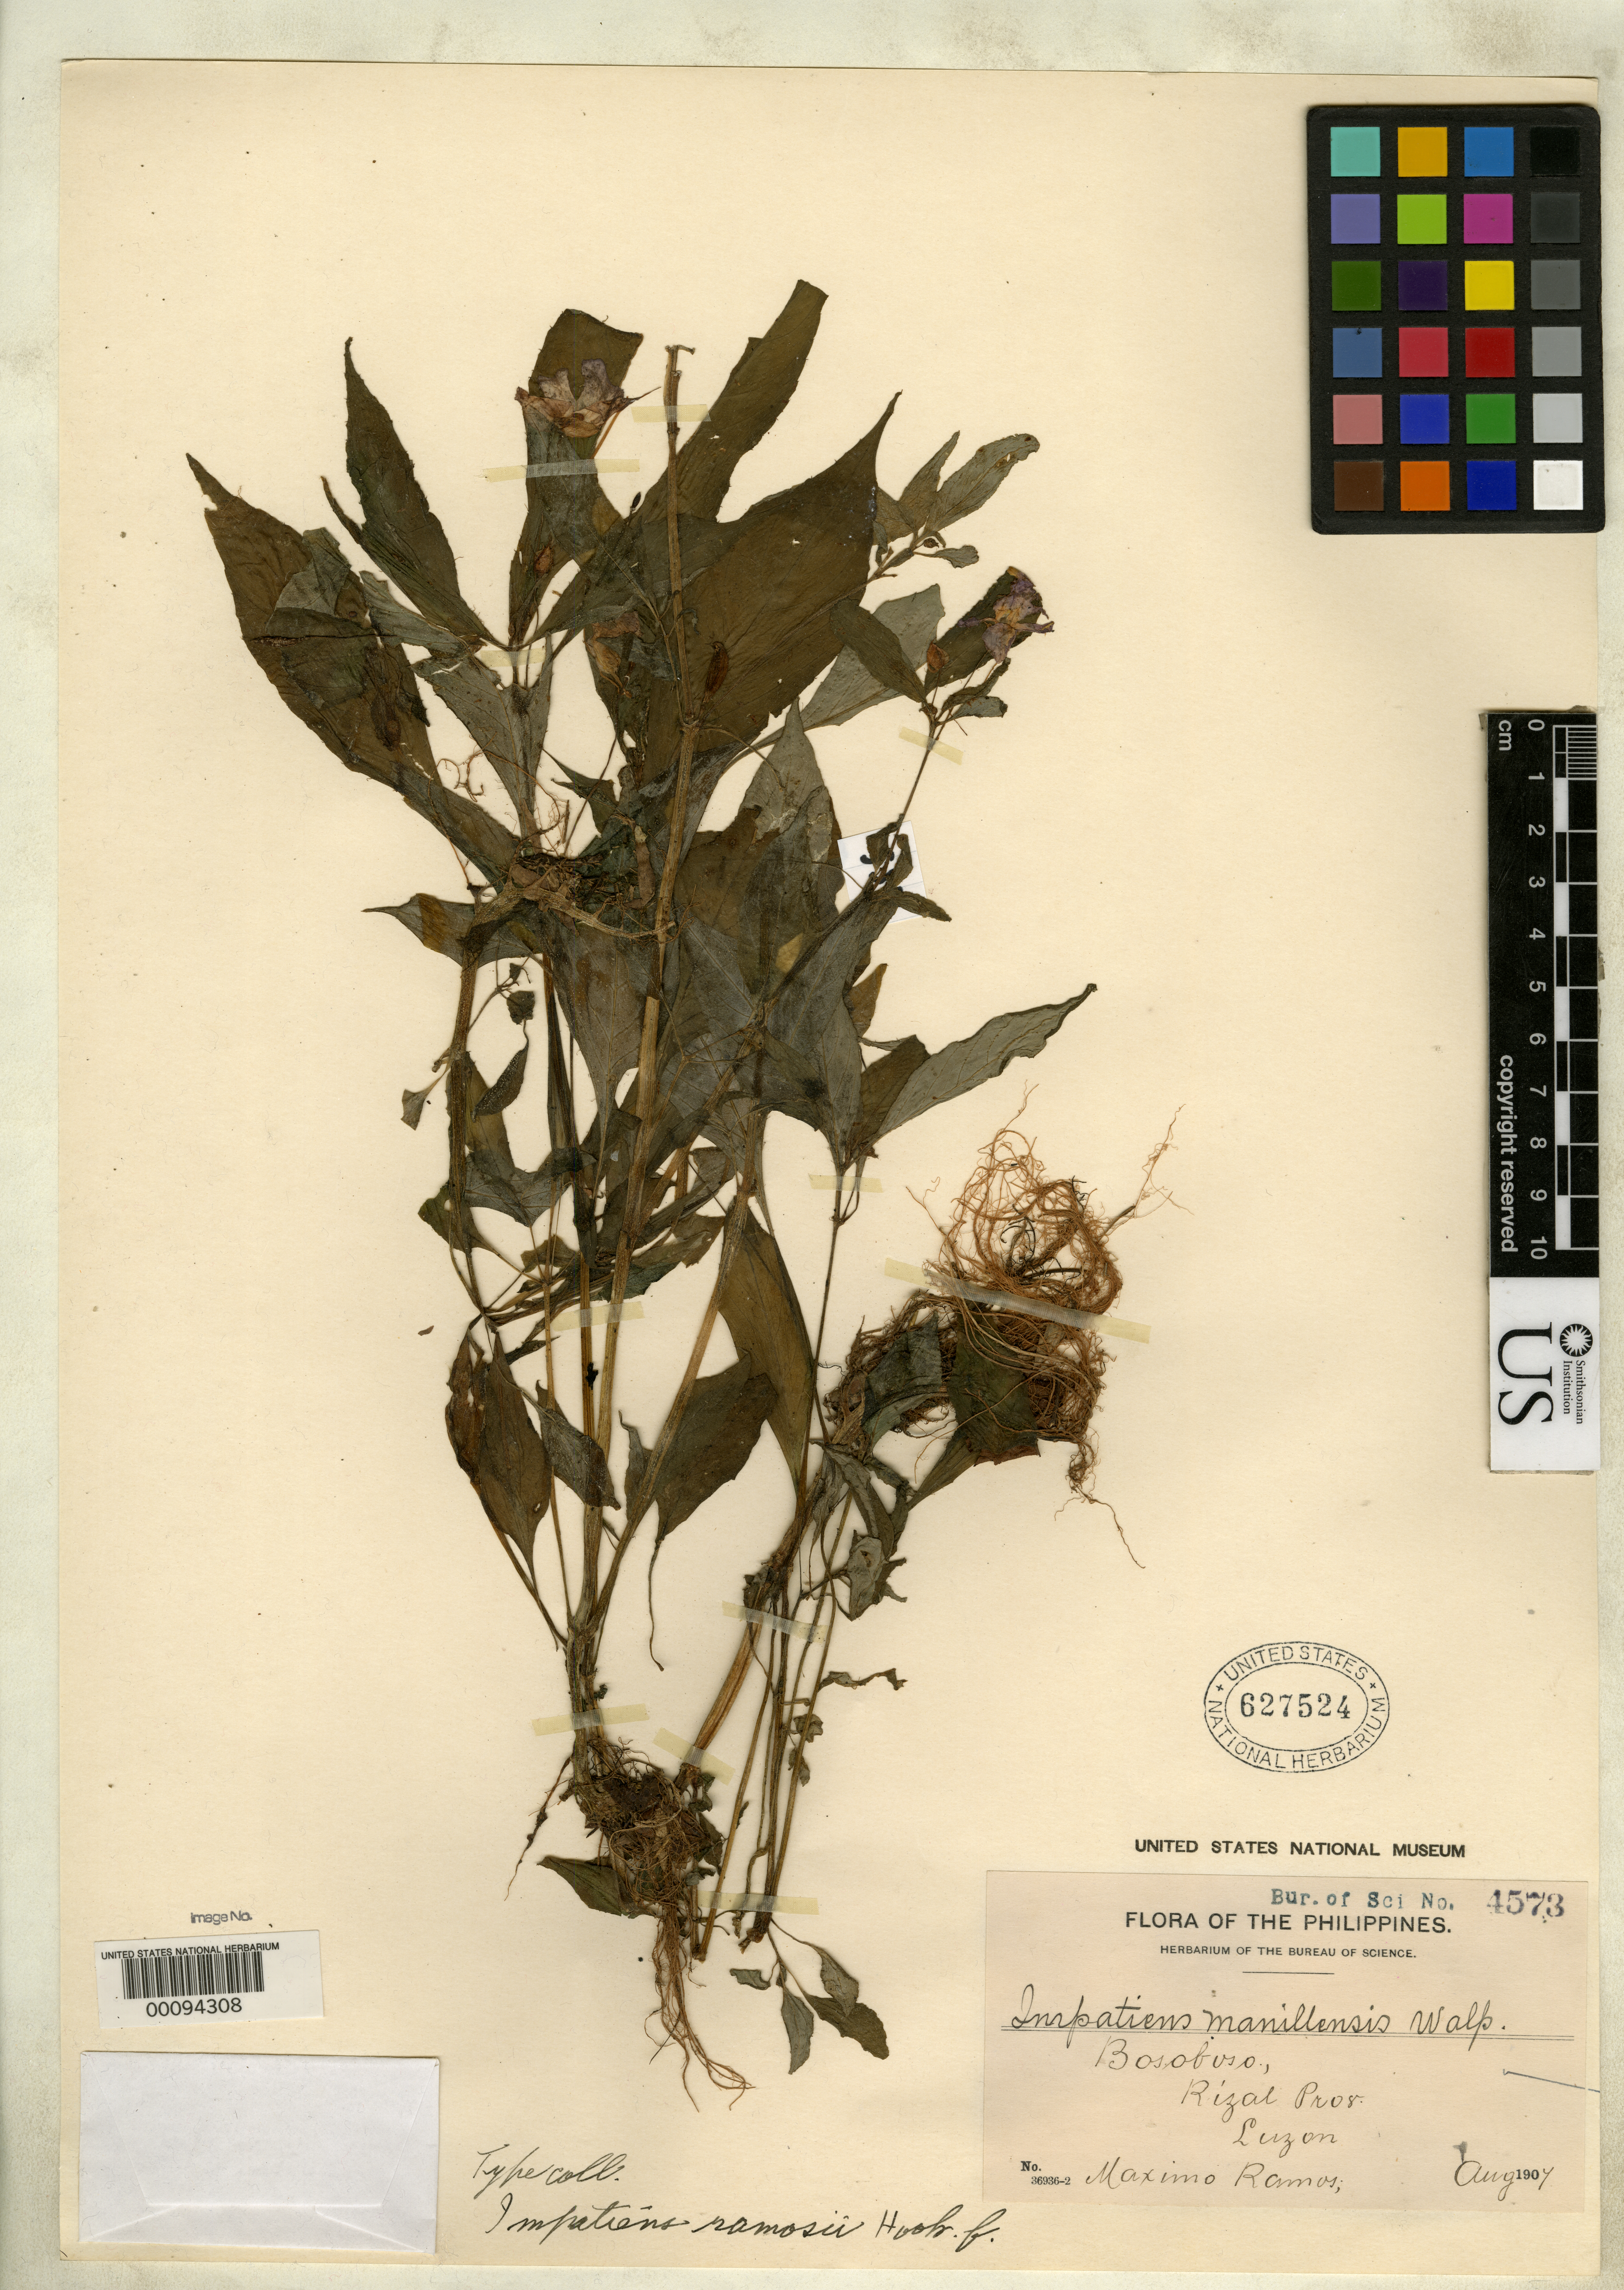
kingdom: Plantae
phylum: Tracheophyta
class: Magnoliopsida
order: Ericales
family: Balsaminaceae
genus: Impatiens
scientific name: Impatiens ramosi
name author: Hook. f.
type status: Isosyntype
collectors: M. Ramos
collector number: Bur. Sci. 4573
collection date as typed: Aug 1907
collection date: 1907-08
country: Philippines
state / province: Calabarzon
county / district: Rizal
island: Luzon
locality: Bosoboso.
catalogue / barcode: US 627524